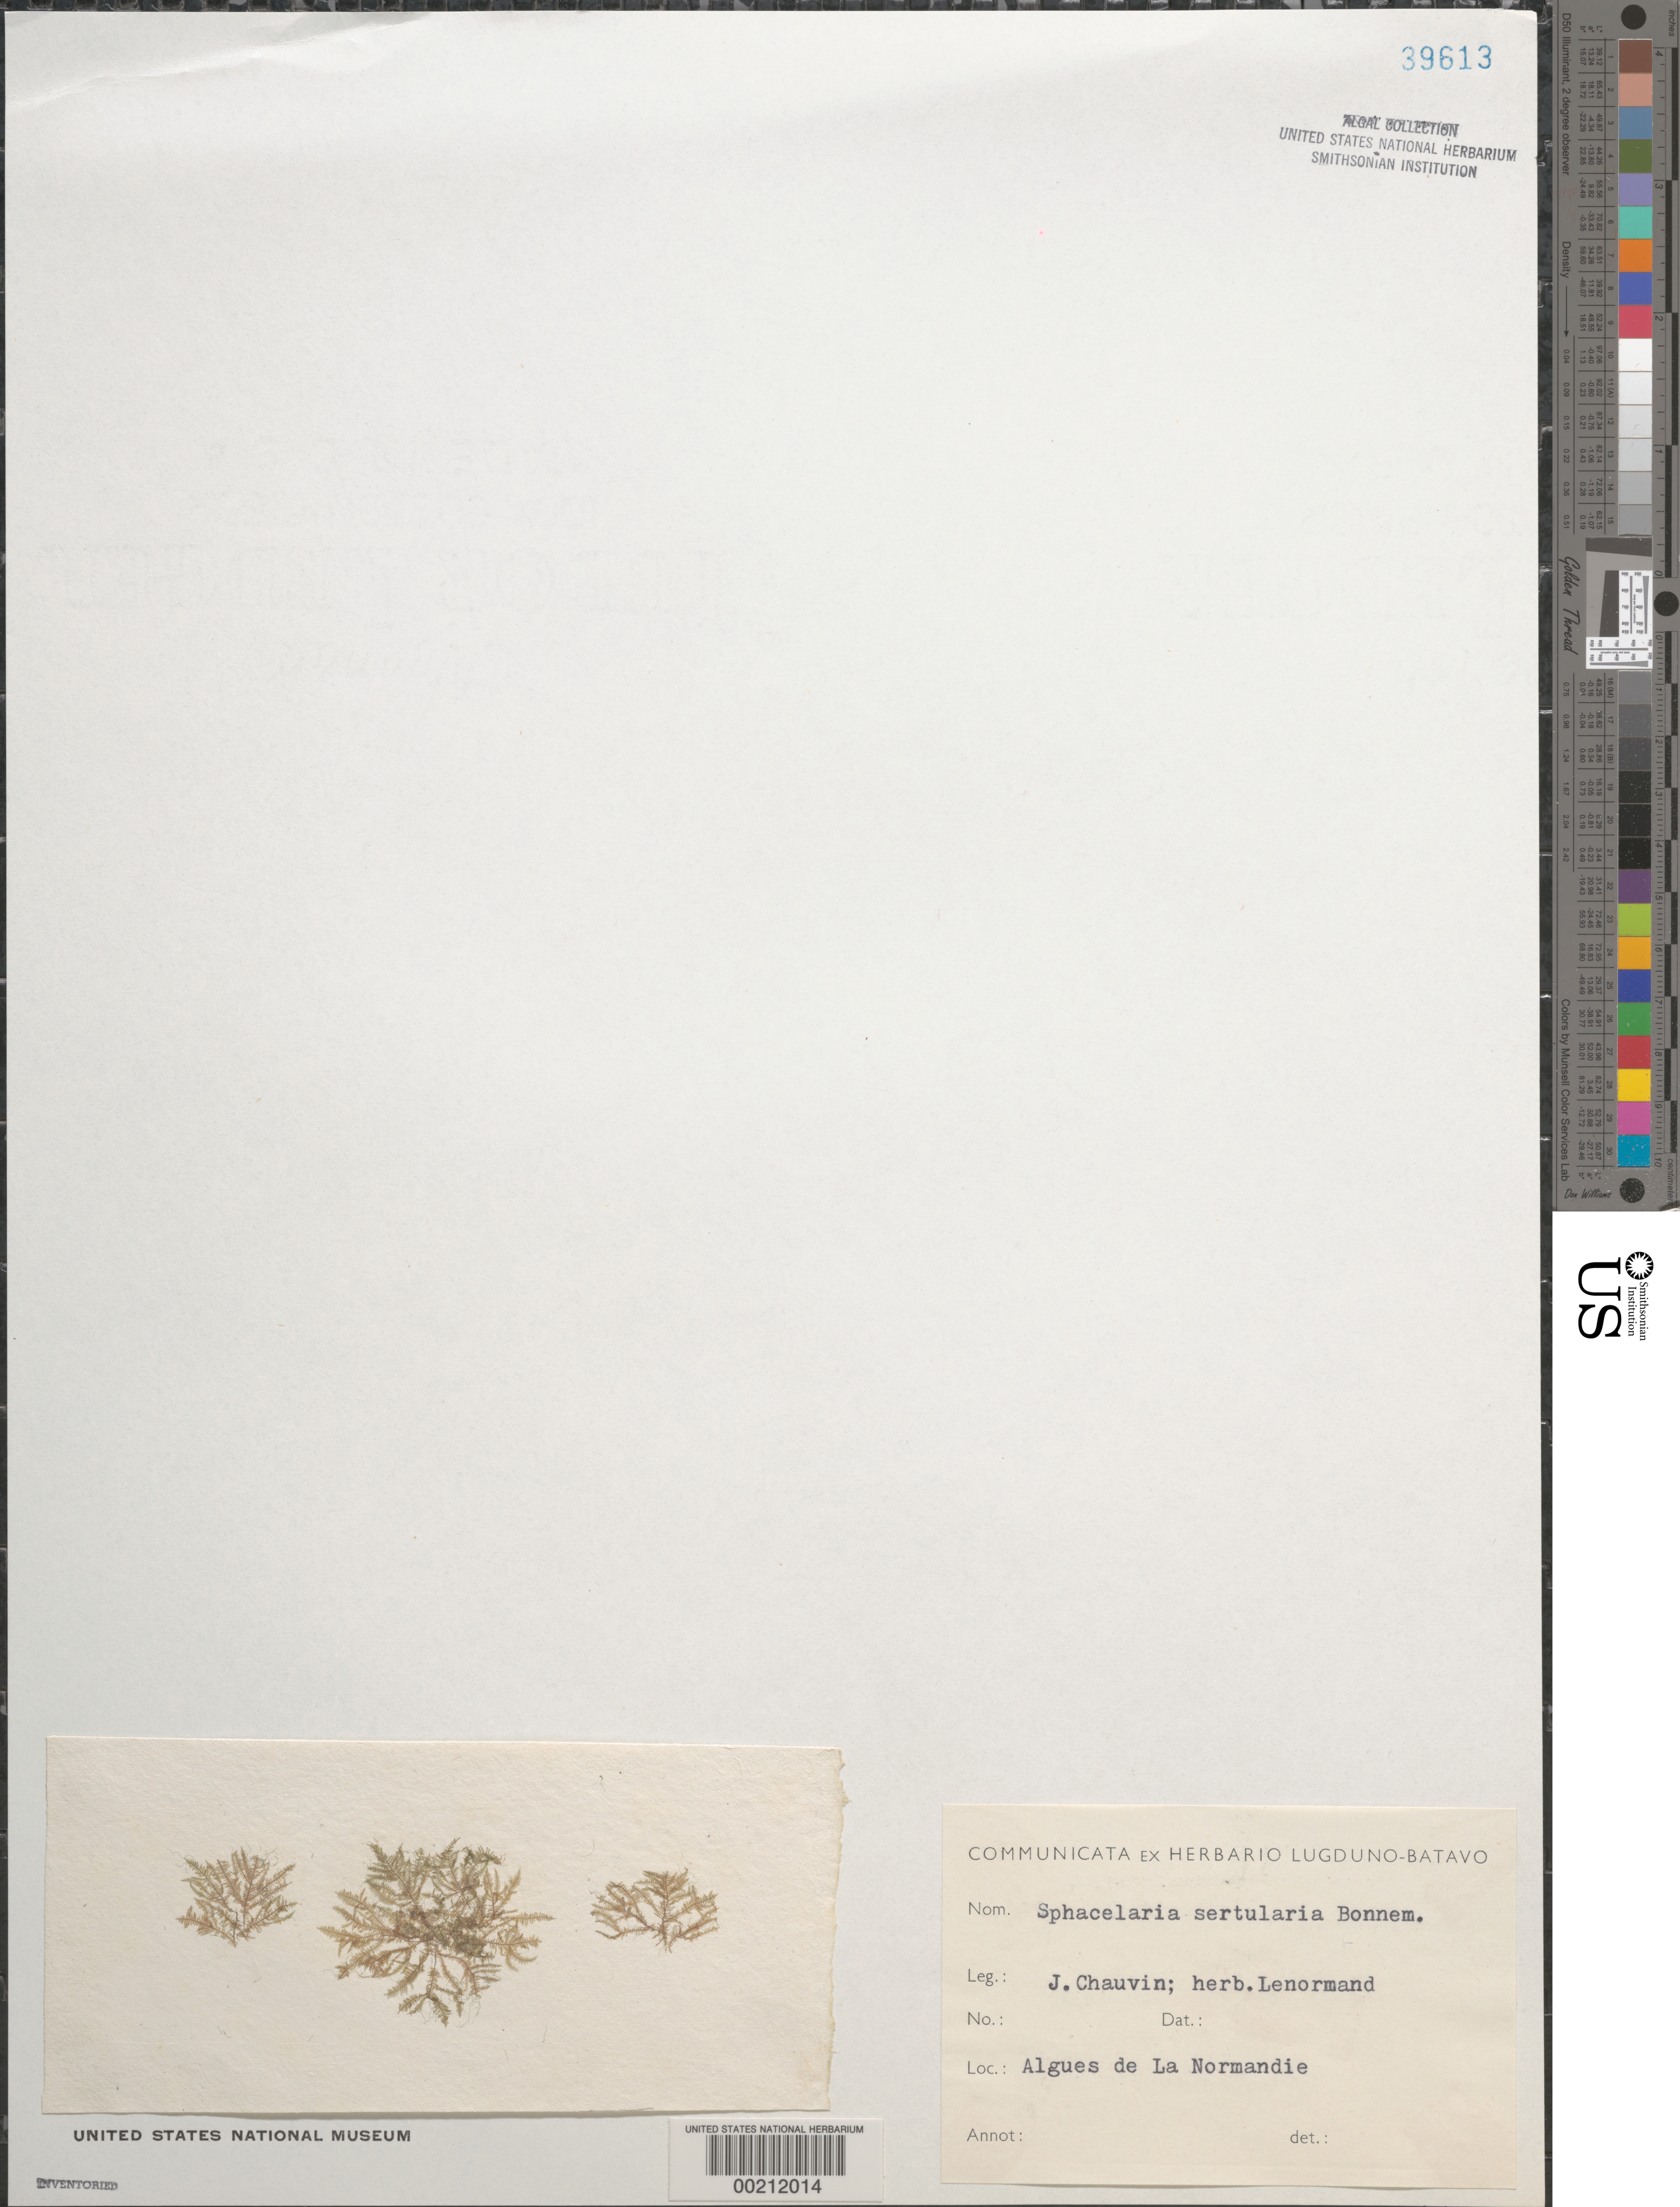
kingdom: Chromista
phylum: Ochrophyta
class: Phaeophyceae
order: Sphacelariales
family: Stypocaulaceae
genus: Halopteris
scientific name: Halopteris filicina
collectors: J. Chauvin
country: France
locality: Normandy (La Normandie)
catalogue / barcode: US 39613